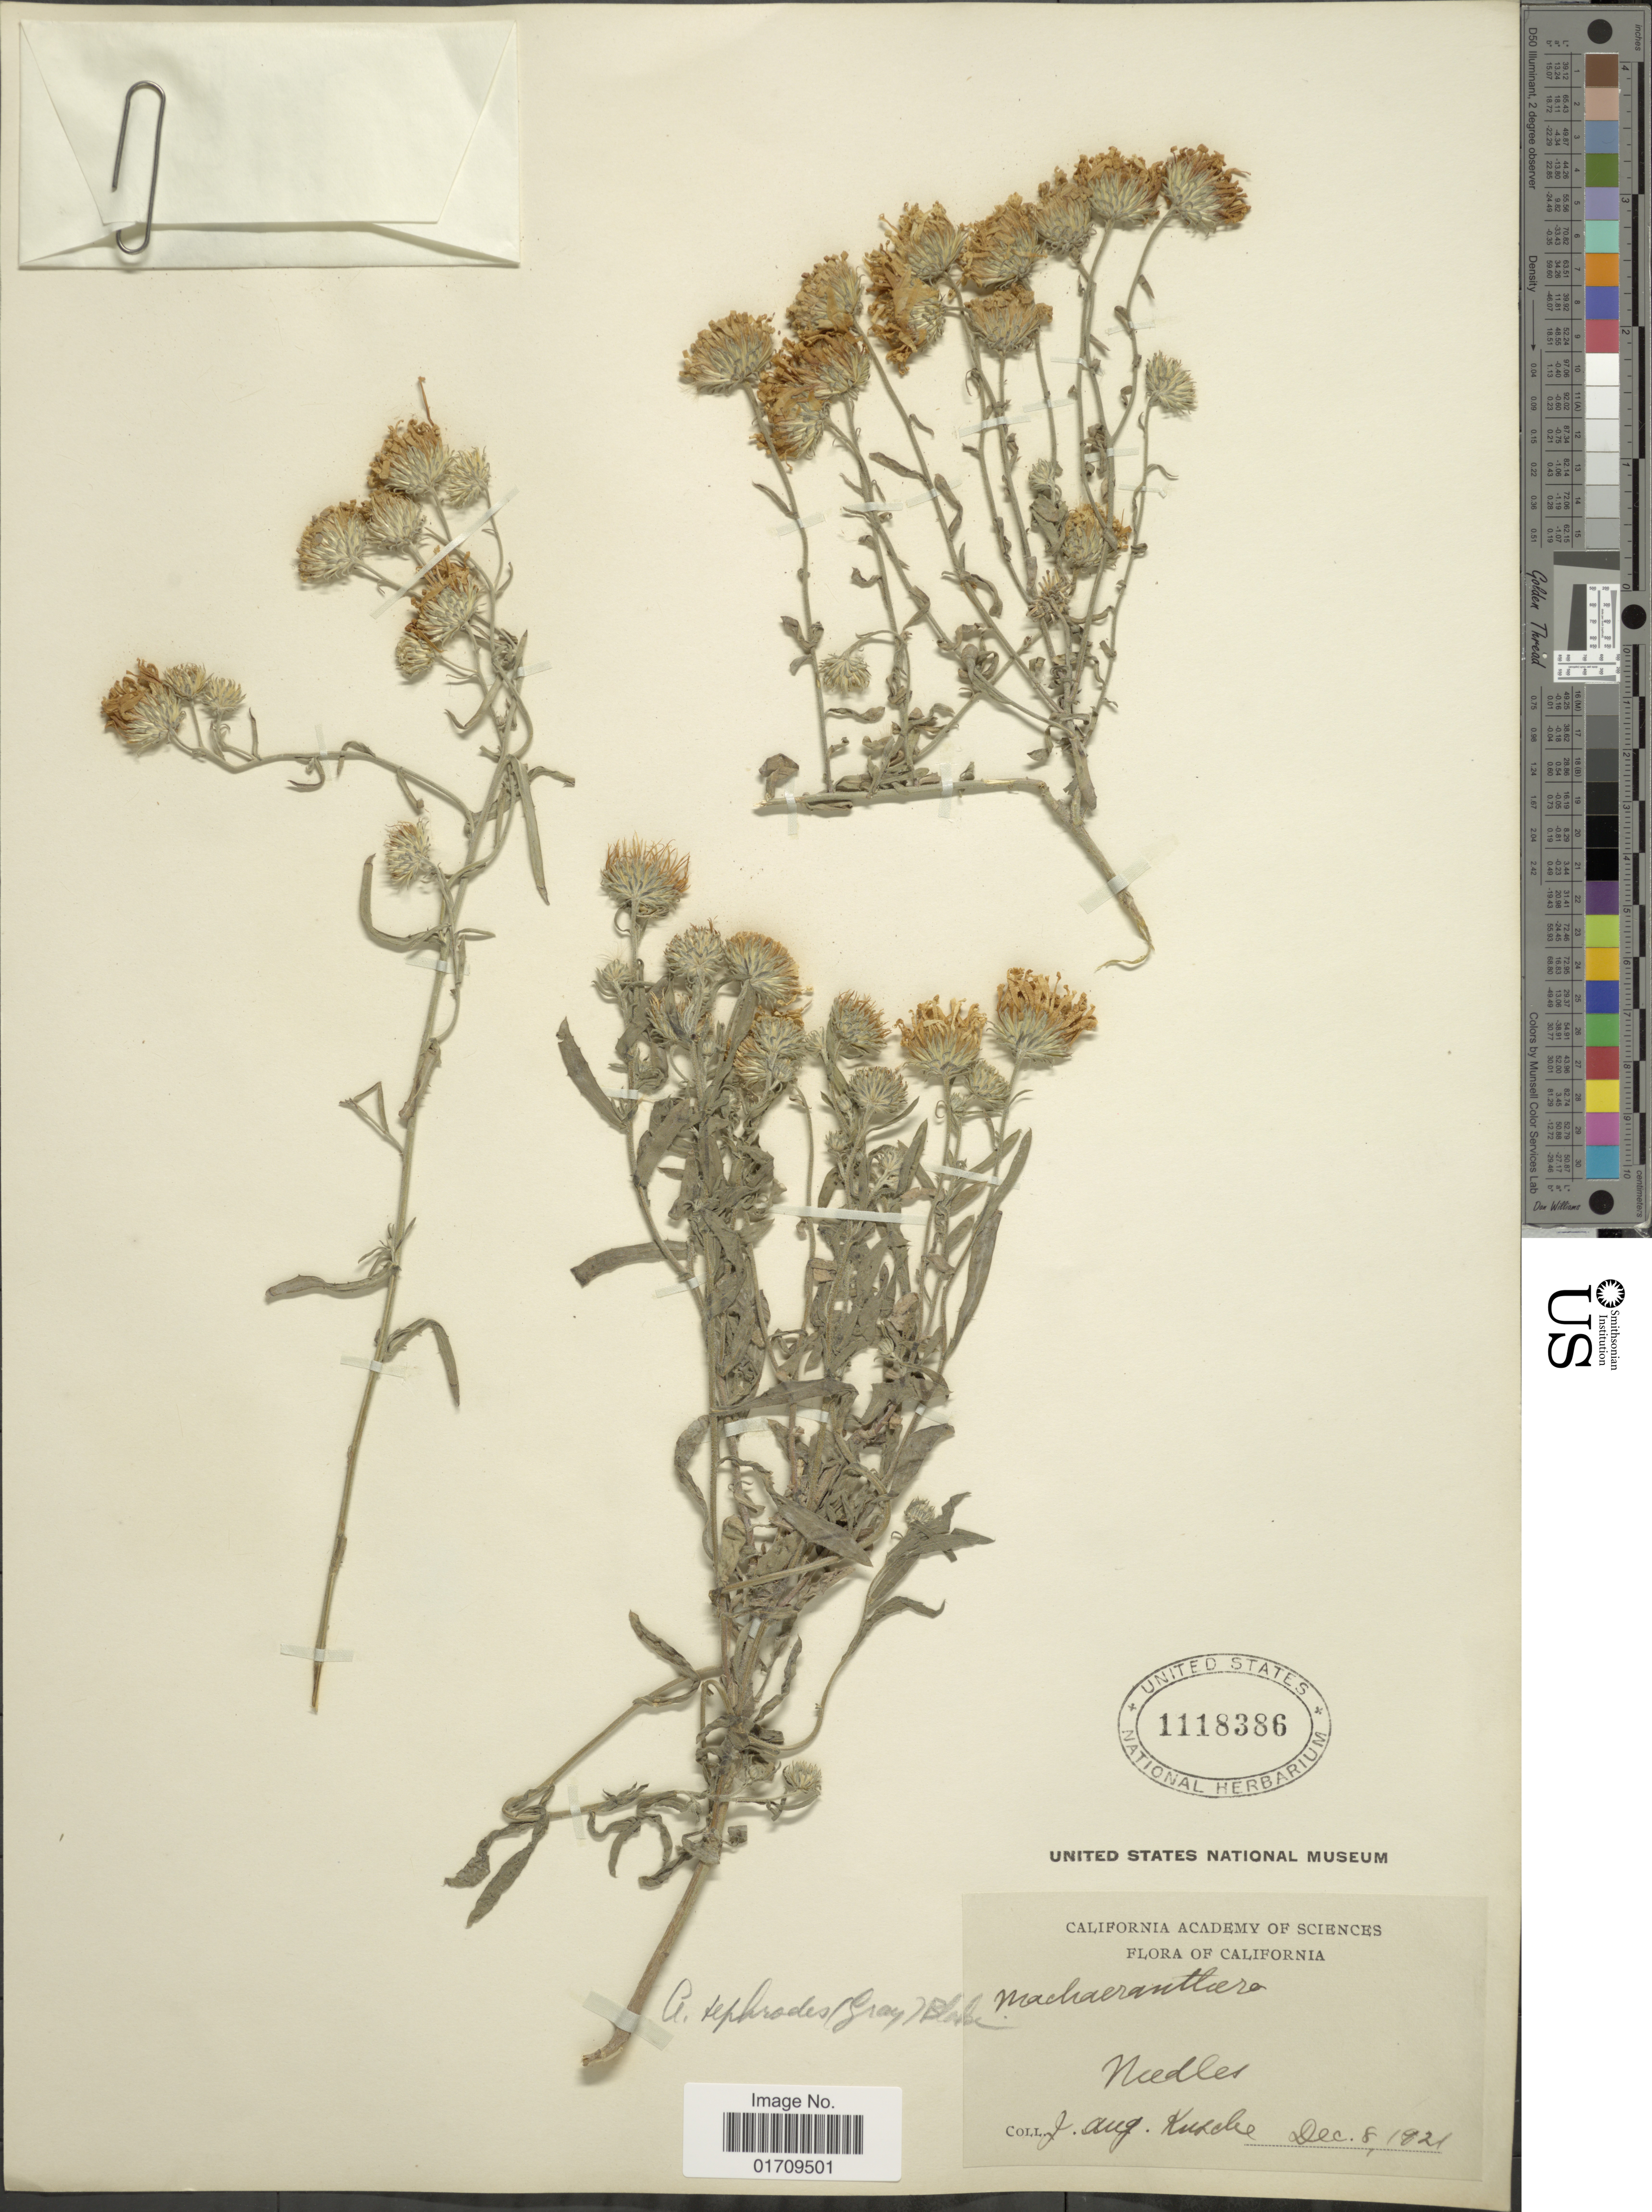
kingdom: Plantae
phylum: Tracheophyta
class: Magnoliopsida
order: Asterales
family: Asteraceae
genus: Machaeranthera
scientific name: Machaeranthera tephrodes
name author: (A. Gray) Greene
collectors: J. Kusche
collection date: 1921-12-08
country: United States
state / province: California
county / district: San Bernardino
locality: Needles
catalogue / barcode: US 1118386